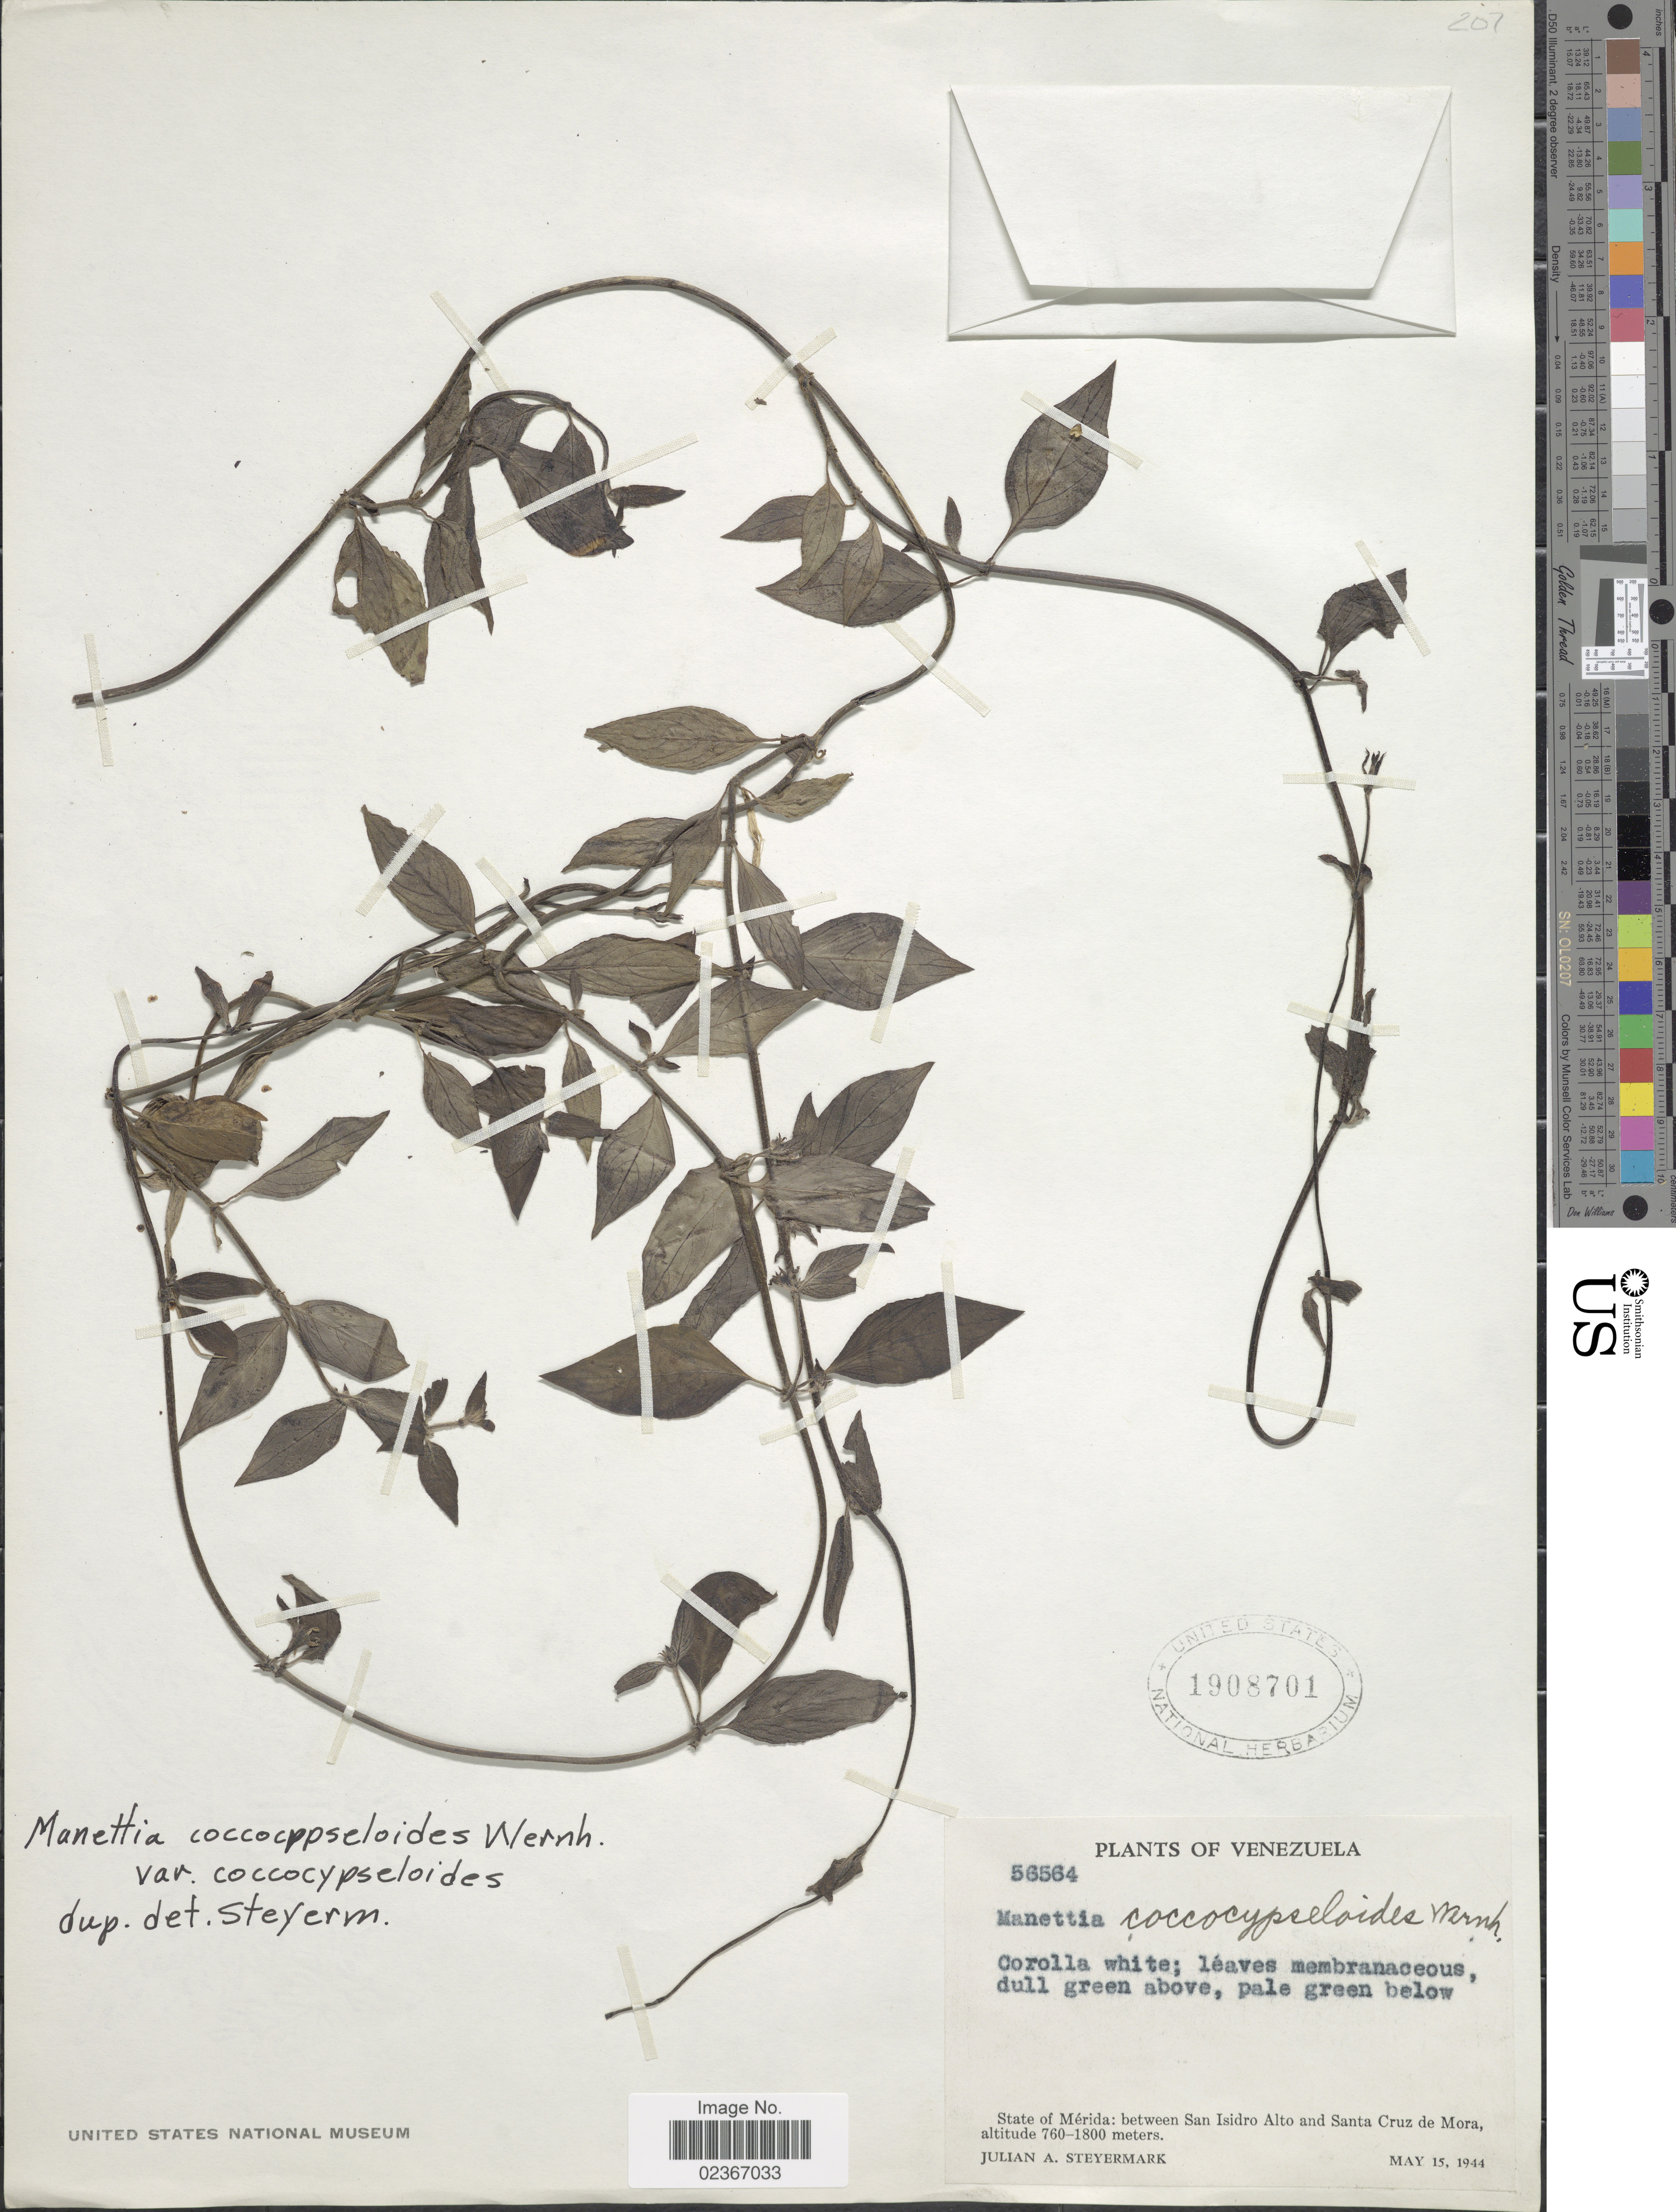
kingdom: Plantae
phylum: Tracheophyta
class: Magnoliopsida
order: Gentianales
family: Rubiaceae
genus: Manettia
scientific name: Manettia coccocypseloides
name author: Wernham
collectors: J. Steyermark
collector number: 56564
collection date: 1944-05-15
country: Venezuela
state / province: Mérida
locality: Between San Isidro Alto and Santa Cruz de Mora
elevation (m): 760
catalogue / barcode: US 1908701